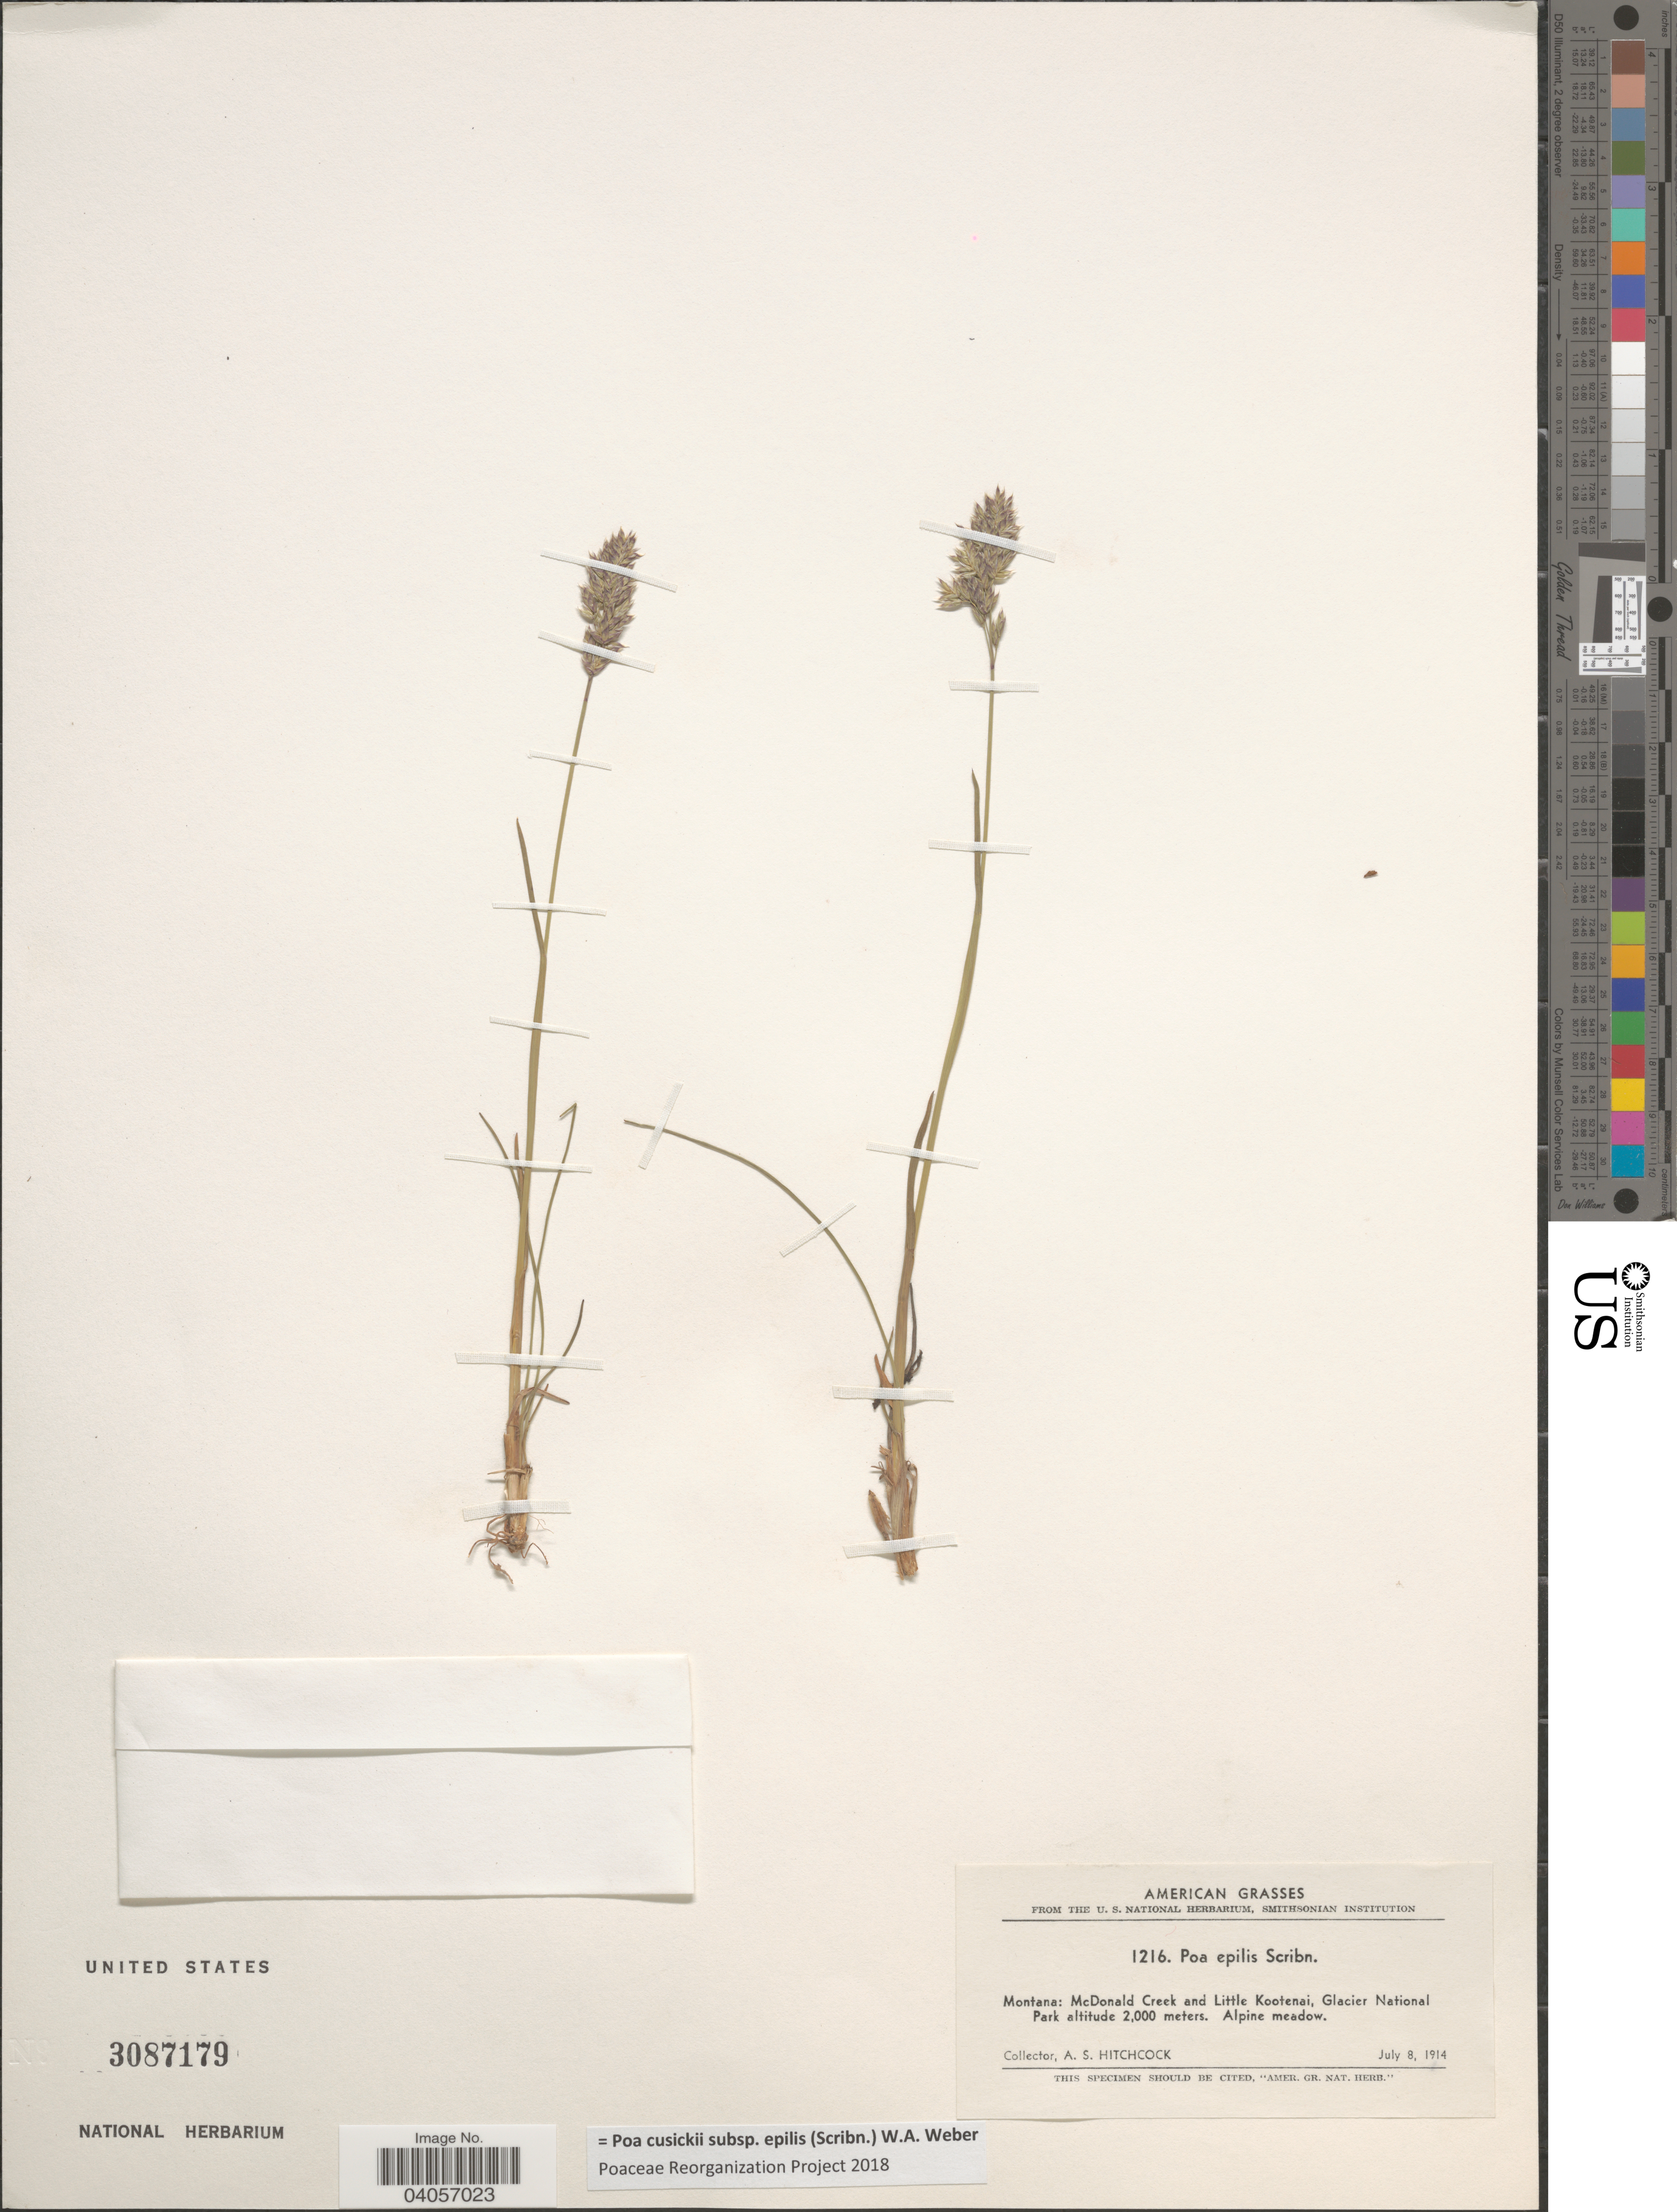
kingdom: Plantae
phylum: Tracheophyta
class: Liliopsida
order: Poales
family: Poaceae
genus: Poa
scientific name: Poa cusickii subsp. epilis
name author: (Scribn.) W.A. Weber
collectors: A. S. Hitchcock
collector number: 1216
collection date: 1914-07-08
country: United States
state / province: Montana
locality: McDonald Creek and Little Kootenai, Glacier National Park.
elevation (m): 2000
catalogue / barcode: US 3087179